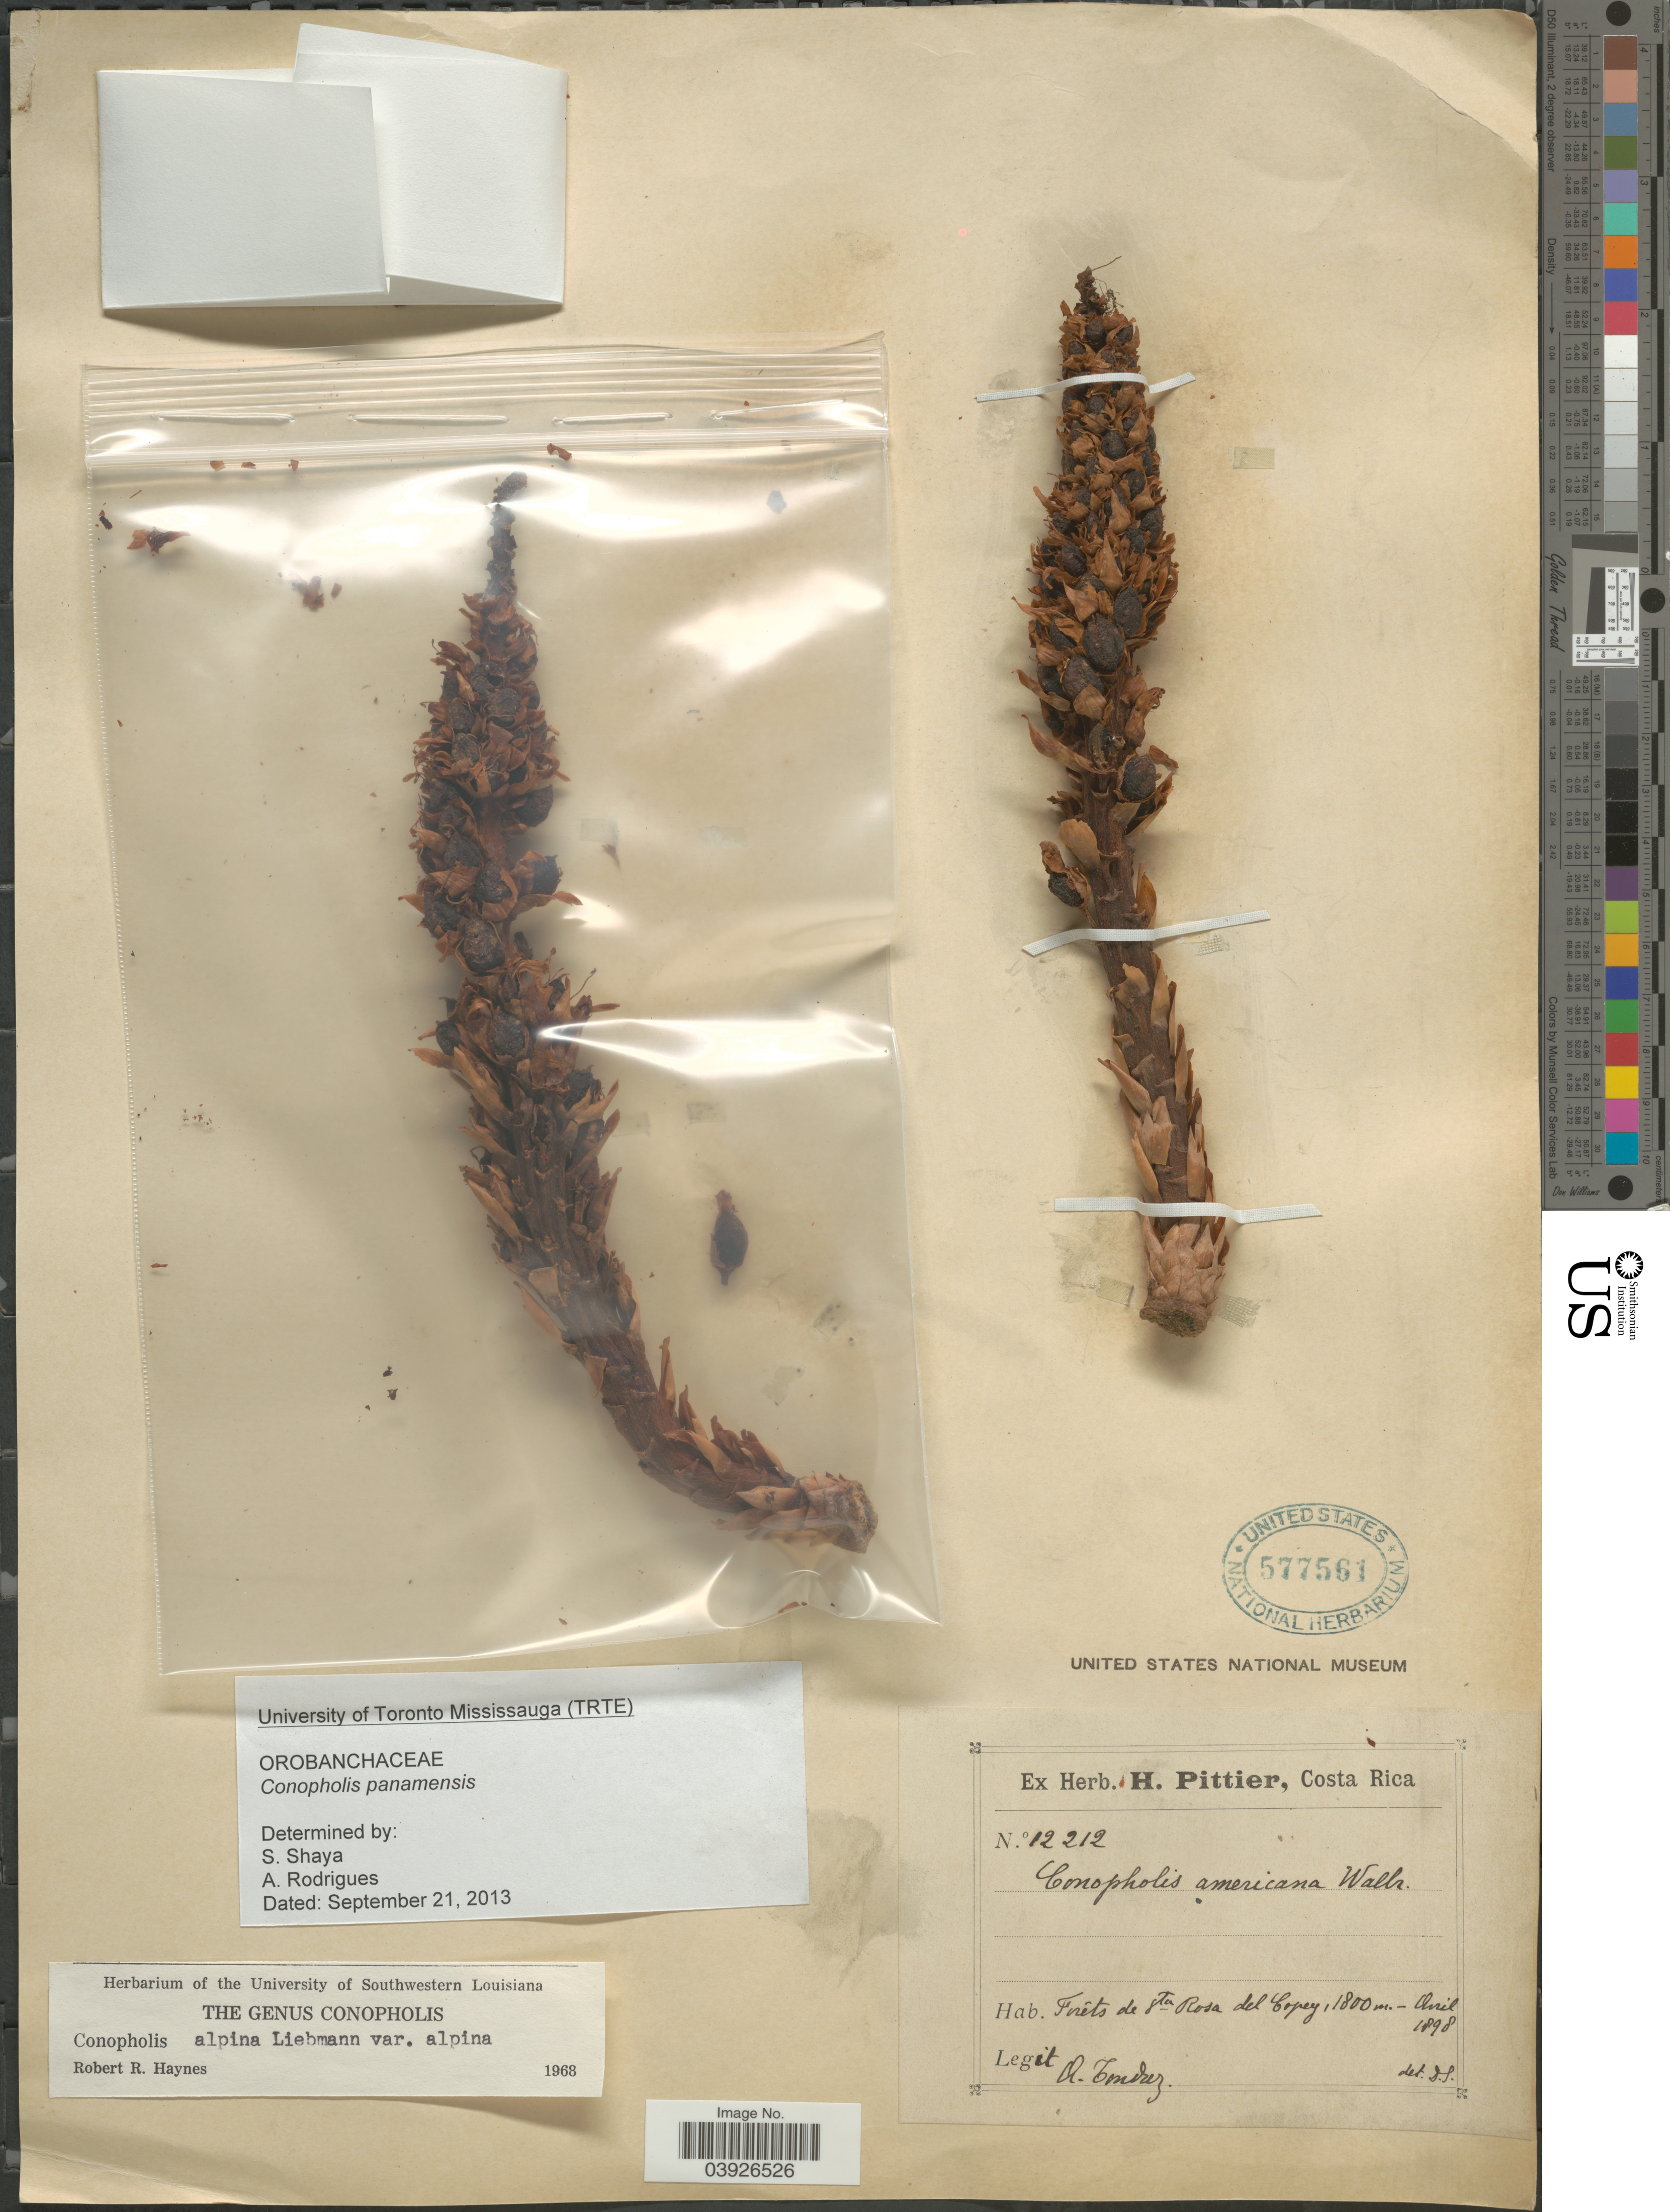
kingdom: Plantae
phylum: Tracheophyta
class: Magnoliopsida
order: Lamiales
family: Orobanchaceae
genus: Conopholis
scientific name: Conopholis panamensis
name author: Woodson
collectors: A. Tonduz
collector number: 12212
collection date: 1898-04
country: Costa Rica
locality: Forêts de Sta Rosa del Copey.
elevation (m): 1800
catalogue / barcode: US 577561